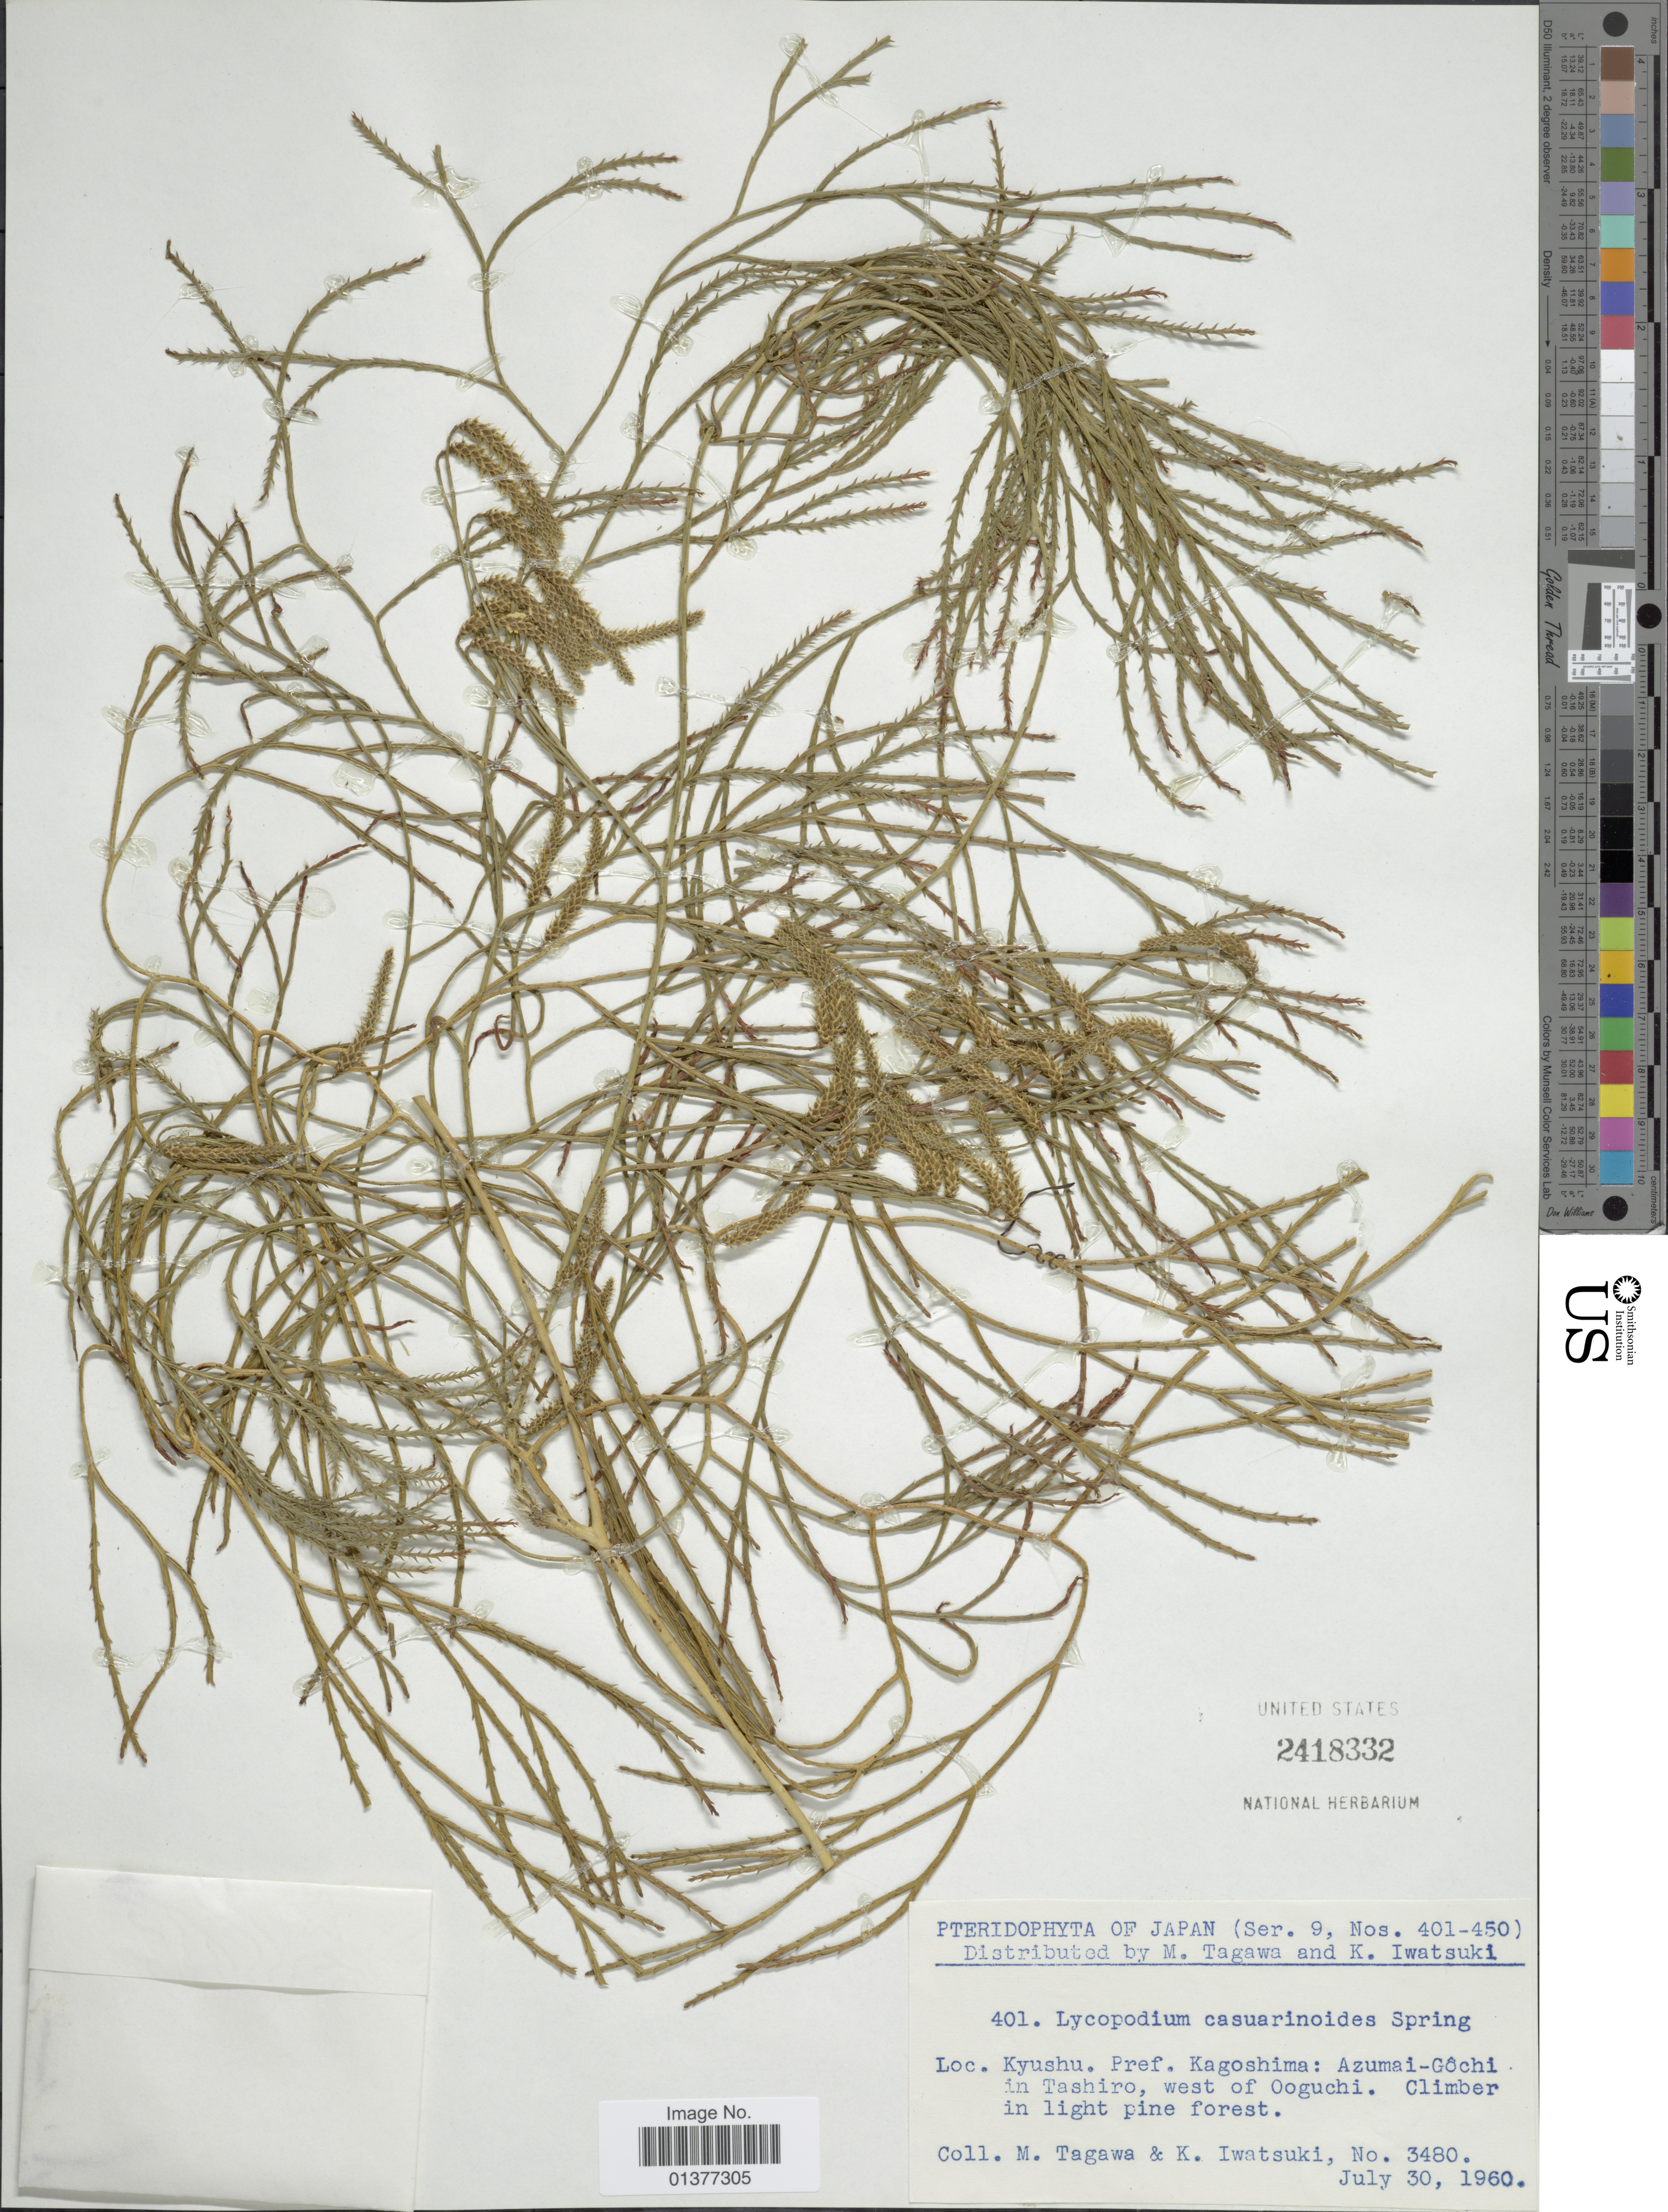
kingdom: Plantae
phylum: Tracheophyta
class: Lycopodiopsida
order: Lycopodiales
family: Lycopodiaceae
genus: Lycopodiastrum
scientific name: Lycopodiastrum casuarinoides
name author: (Spring) Holub ex R.D. Dixit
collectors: M. Tagawa & K. Iwatsuki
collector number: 3480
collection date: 1960-07-30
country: Japan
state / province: Kagosima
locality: Kyushu pref. Kagoshima: Azumai-Gochi in Tashiro, west of Ooguchi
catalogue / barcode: US 2418332